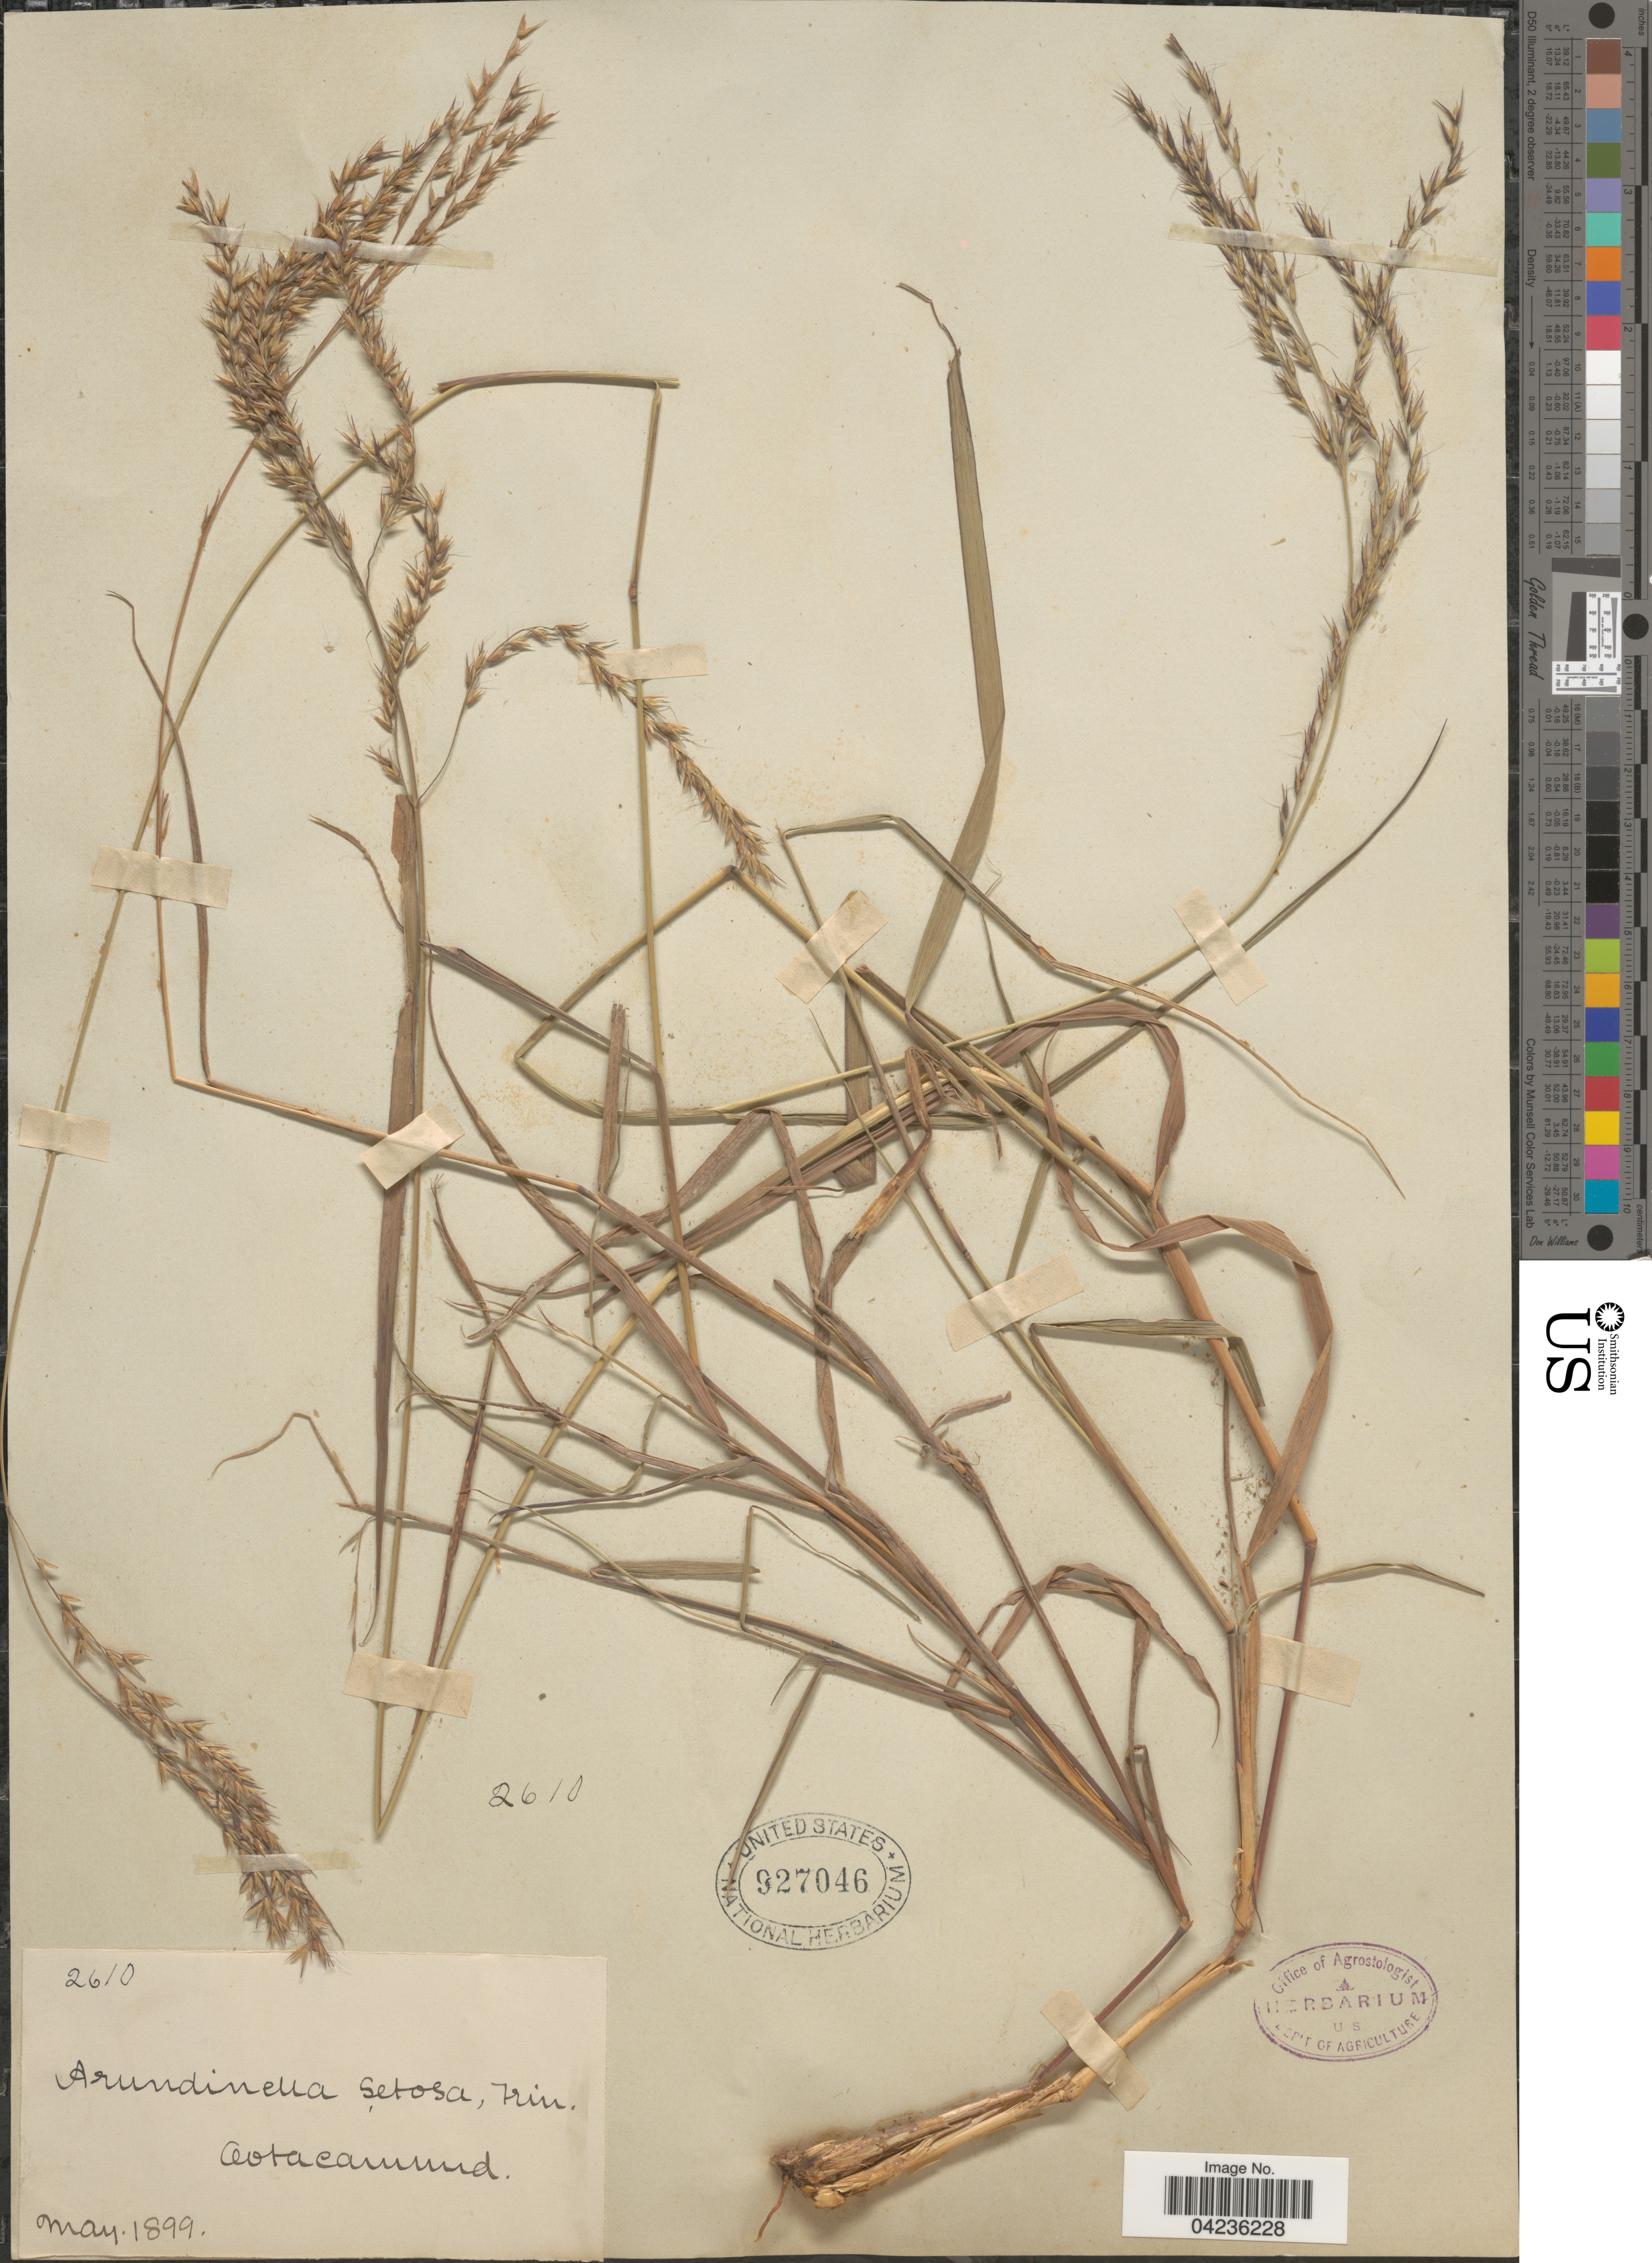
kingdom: Plantae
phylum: Tracheophyta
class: Liliopsida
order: Poales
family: Poaceae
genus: Arundinella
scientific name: Arundinella setosa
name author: Trin.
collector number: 2610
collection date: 1899-05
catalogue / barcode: US 927046